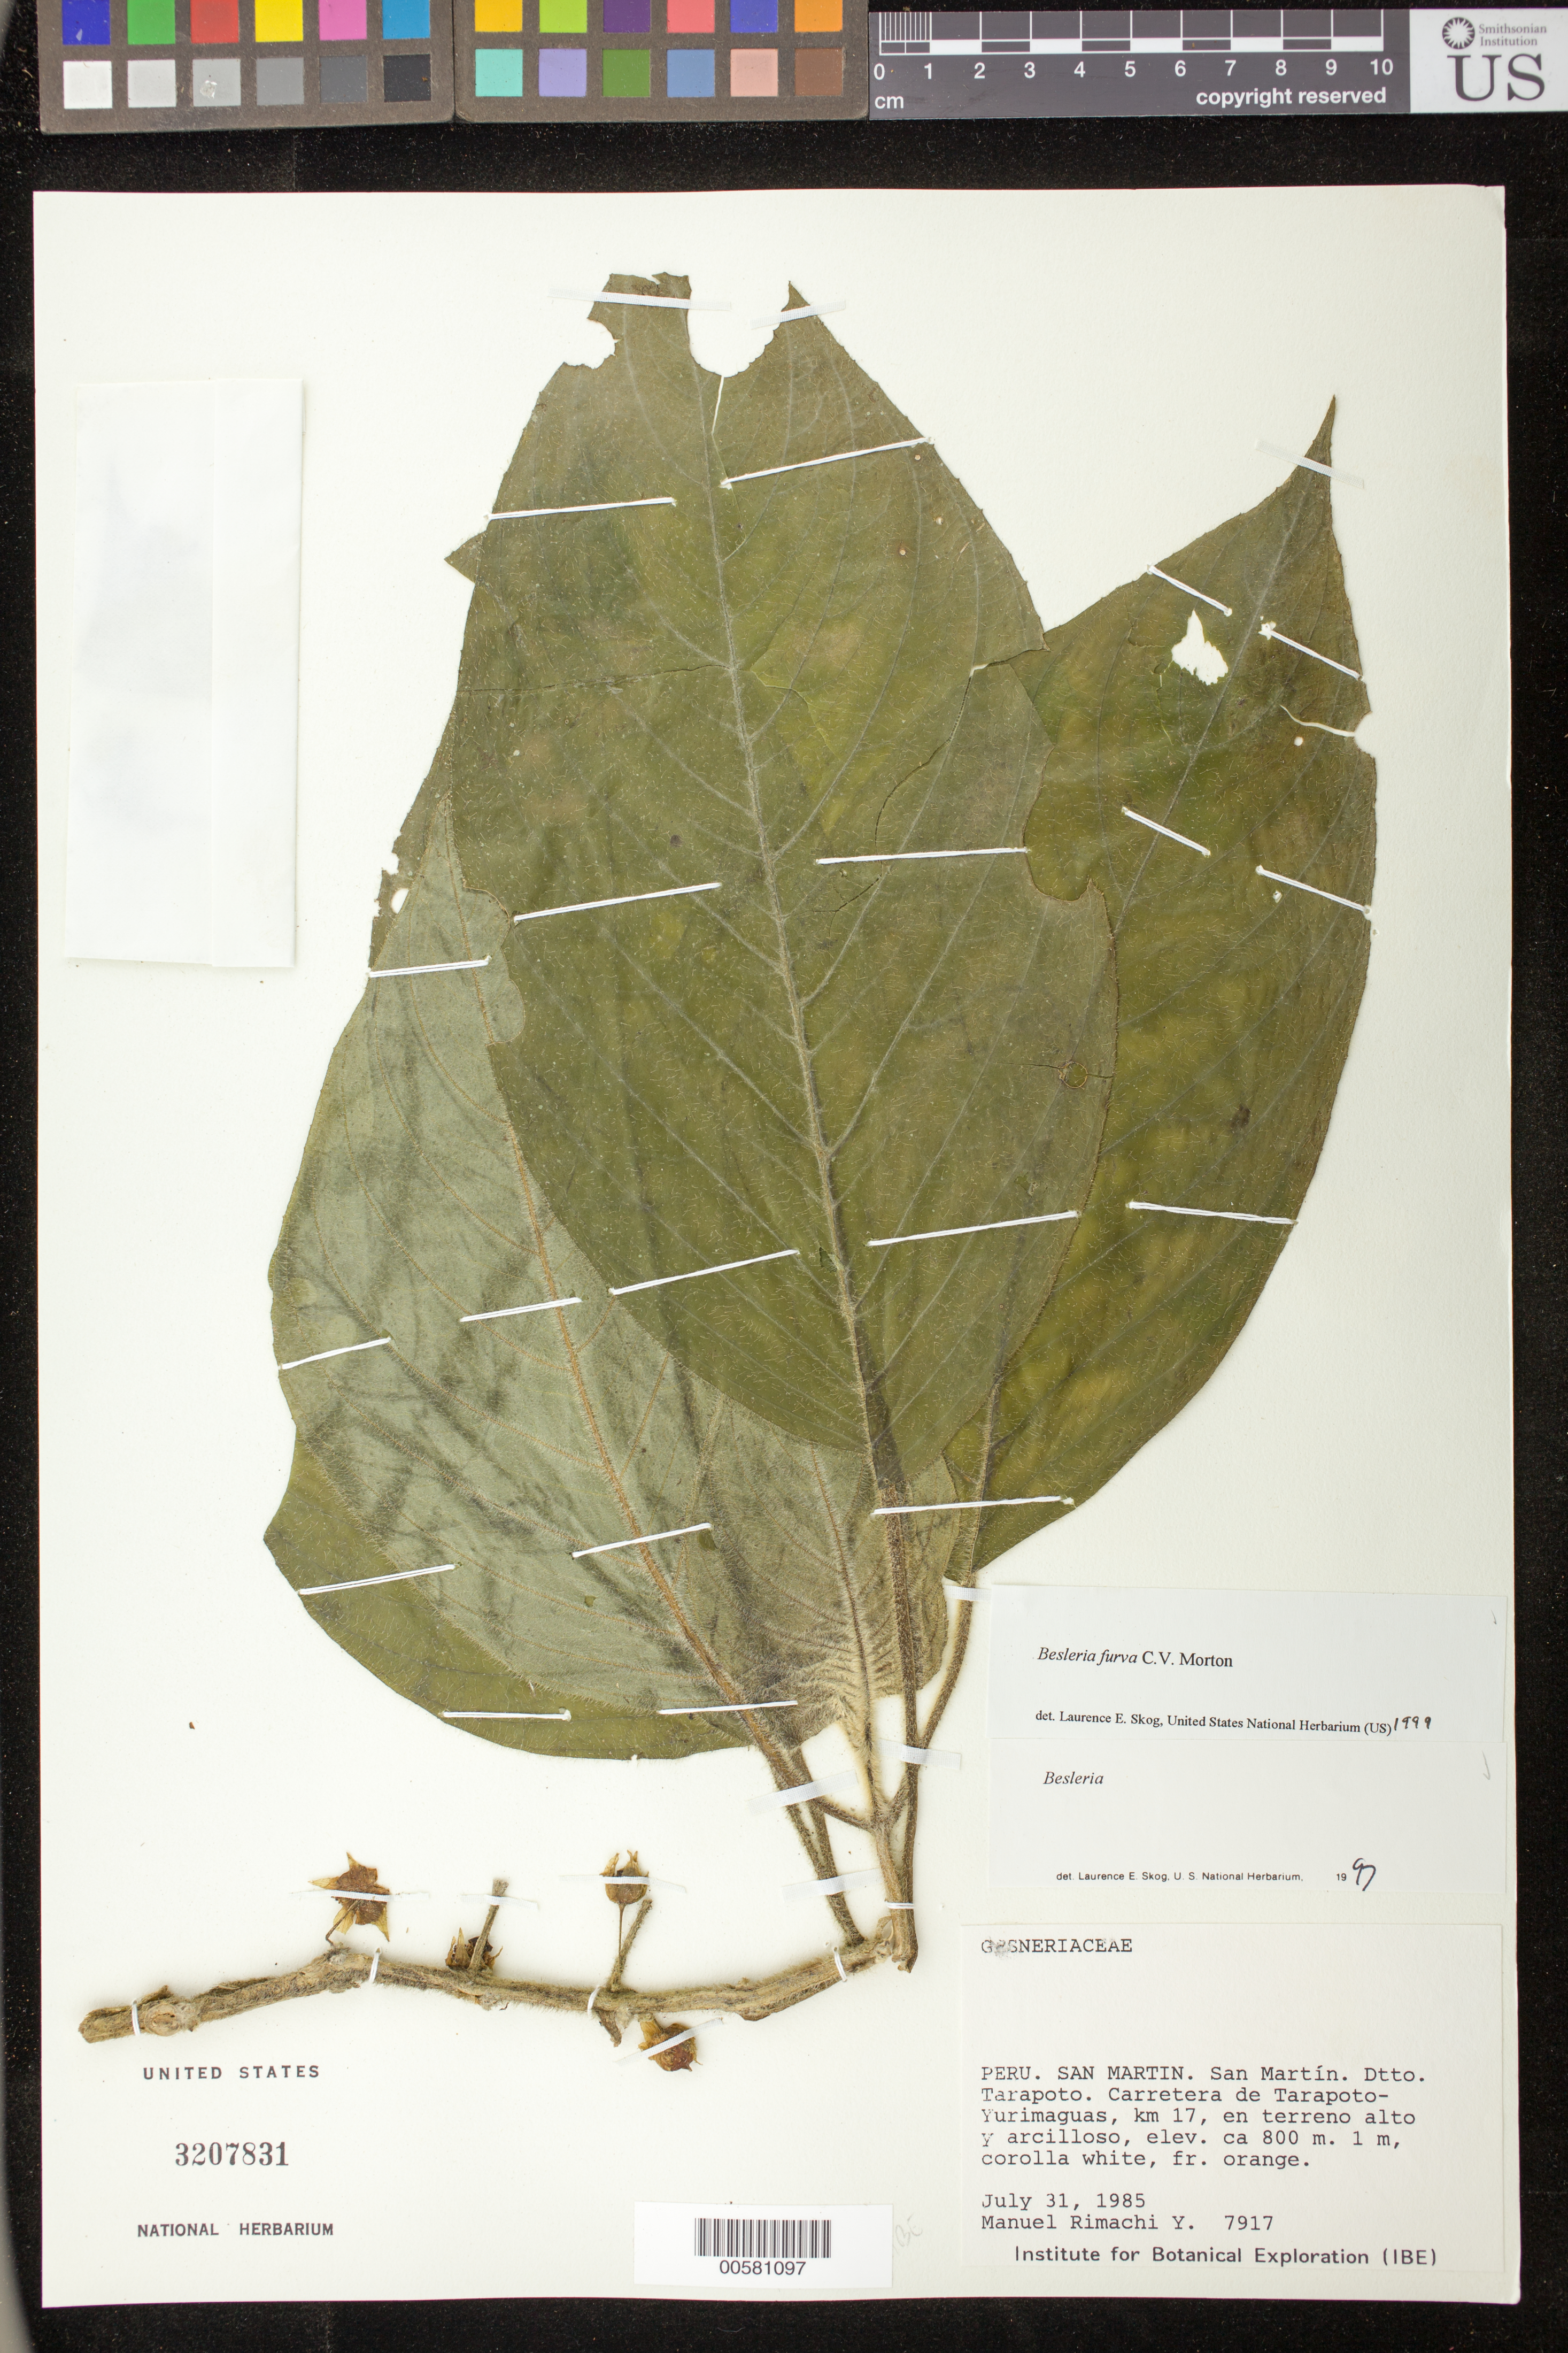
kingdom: Plantae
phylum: Tracheophyta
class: Magnoliopsida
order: Lamiales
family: Gesneriaceae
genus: Besleria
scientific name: Besleria furva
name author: C.V. Morton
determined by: Skog, Laurence E.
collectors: M. Rimachi Y.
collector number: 7917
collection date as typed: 31 Jul 1985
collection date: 1985-07-31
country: Peru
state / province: San Martín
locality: Prov. San Martín, Dtto. Tarapoto; Carretera de Tarapoto - Yurimaguas, km 17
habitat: En terreno alto y arcilloso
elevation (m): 800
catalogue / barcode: US 3207831